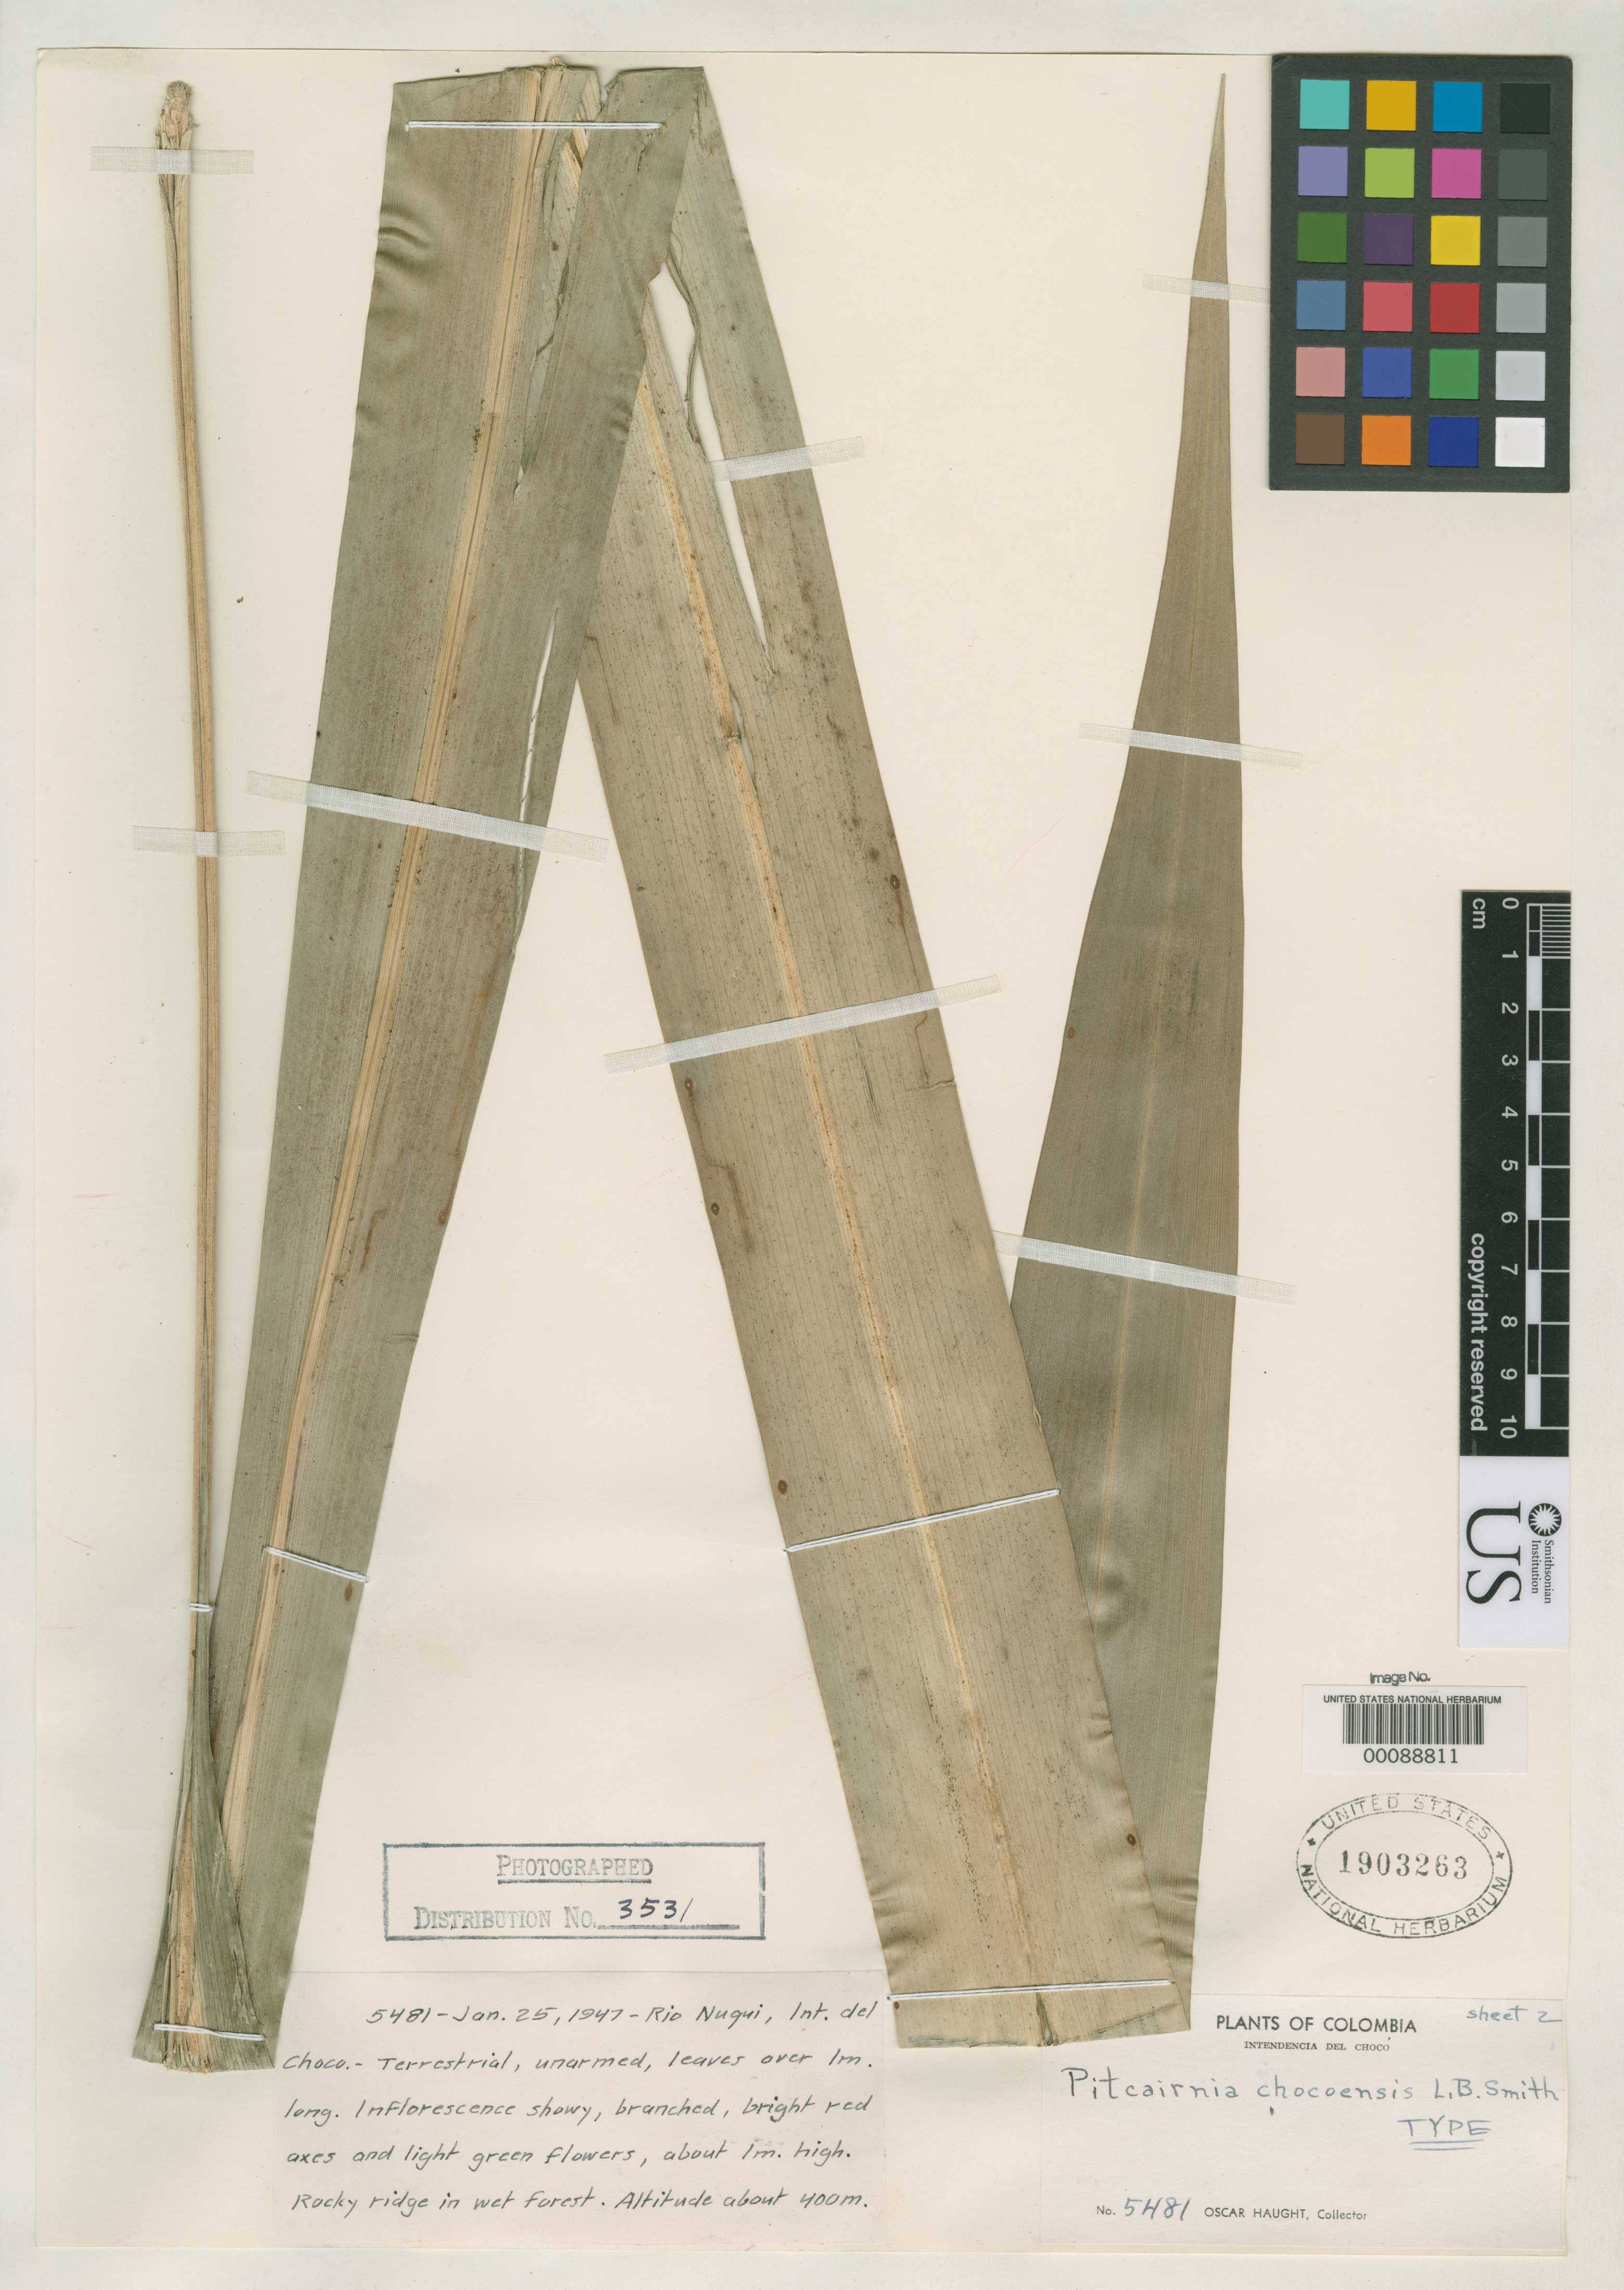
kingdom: Plantae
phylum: Tracheophyta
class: Liliopsida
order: Poales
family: Bromeliaceae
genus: Pitcairnia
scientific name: Pitcairnia chocoensis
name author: L.B. Sm.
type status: Isotype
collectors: O. L. Haught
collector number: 5481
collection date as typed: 25 Jan 1947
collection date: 1947-01-25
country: Colombia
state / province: Chocó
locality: Rio Nuqui.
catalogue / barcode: US 1903263